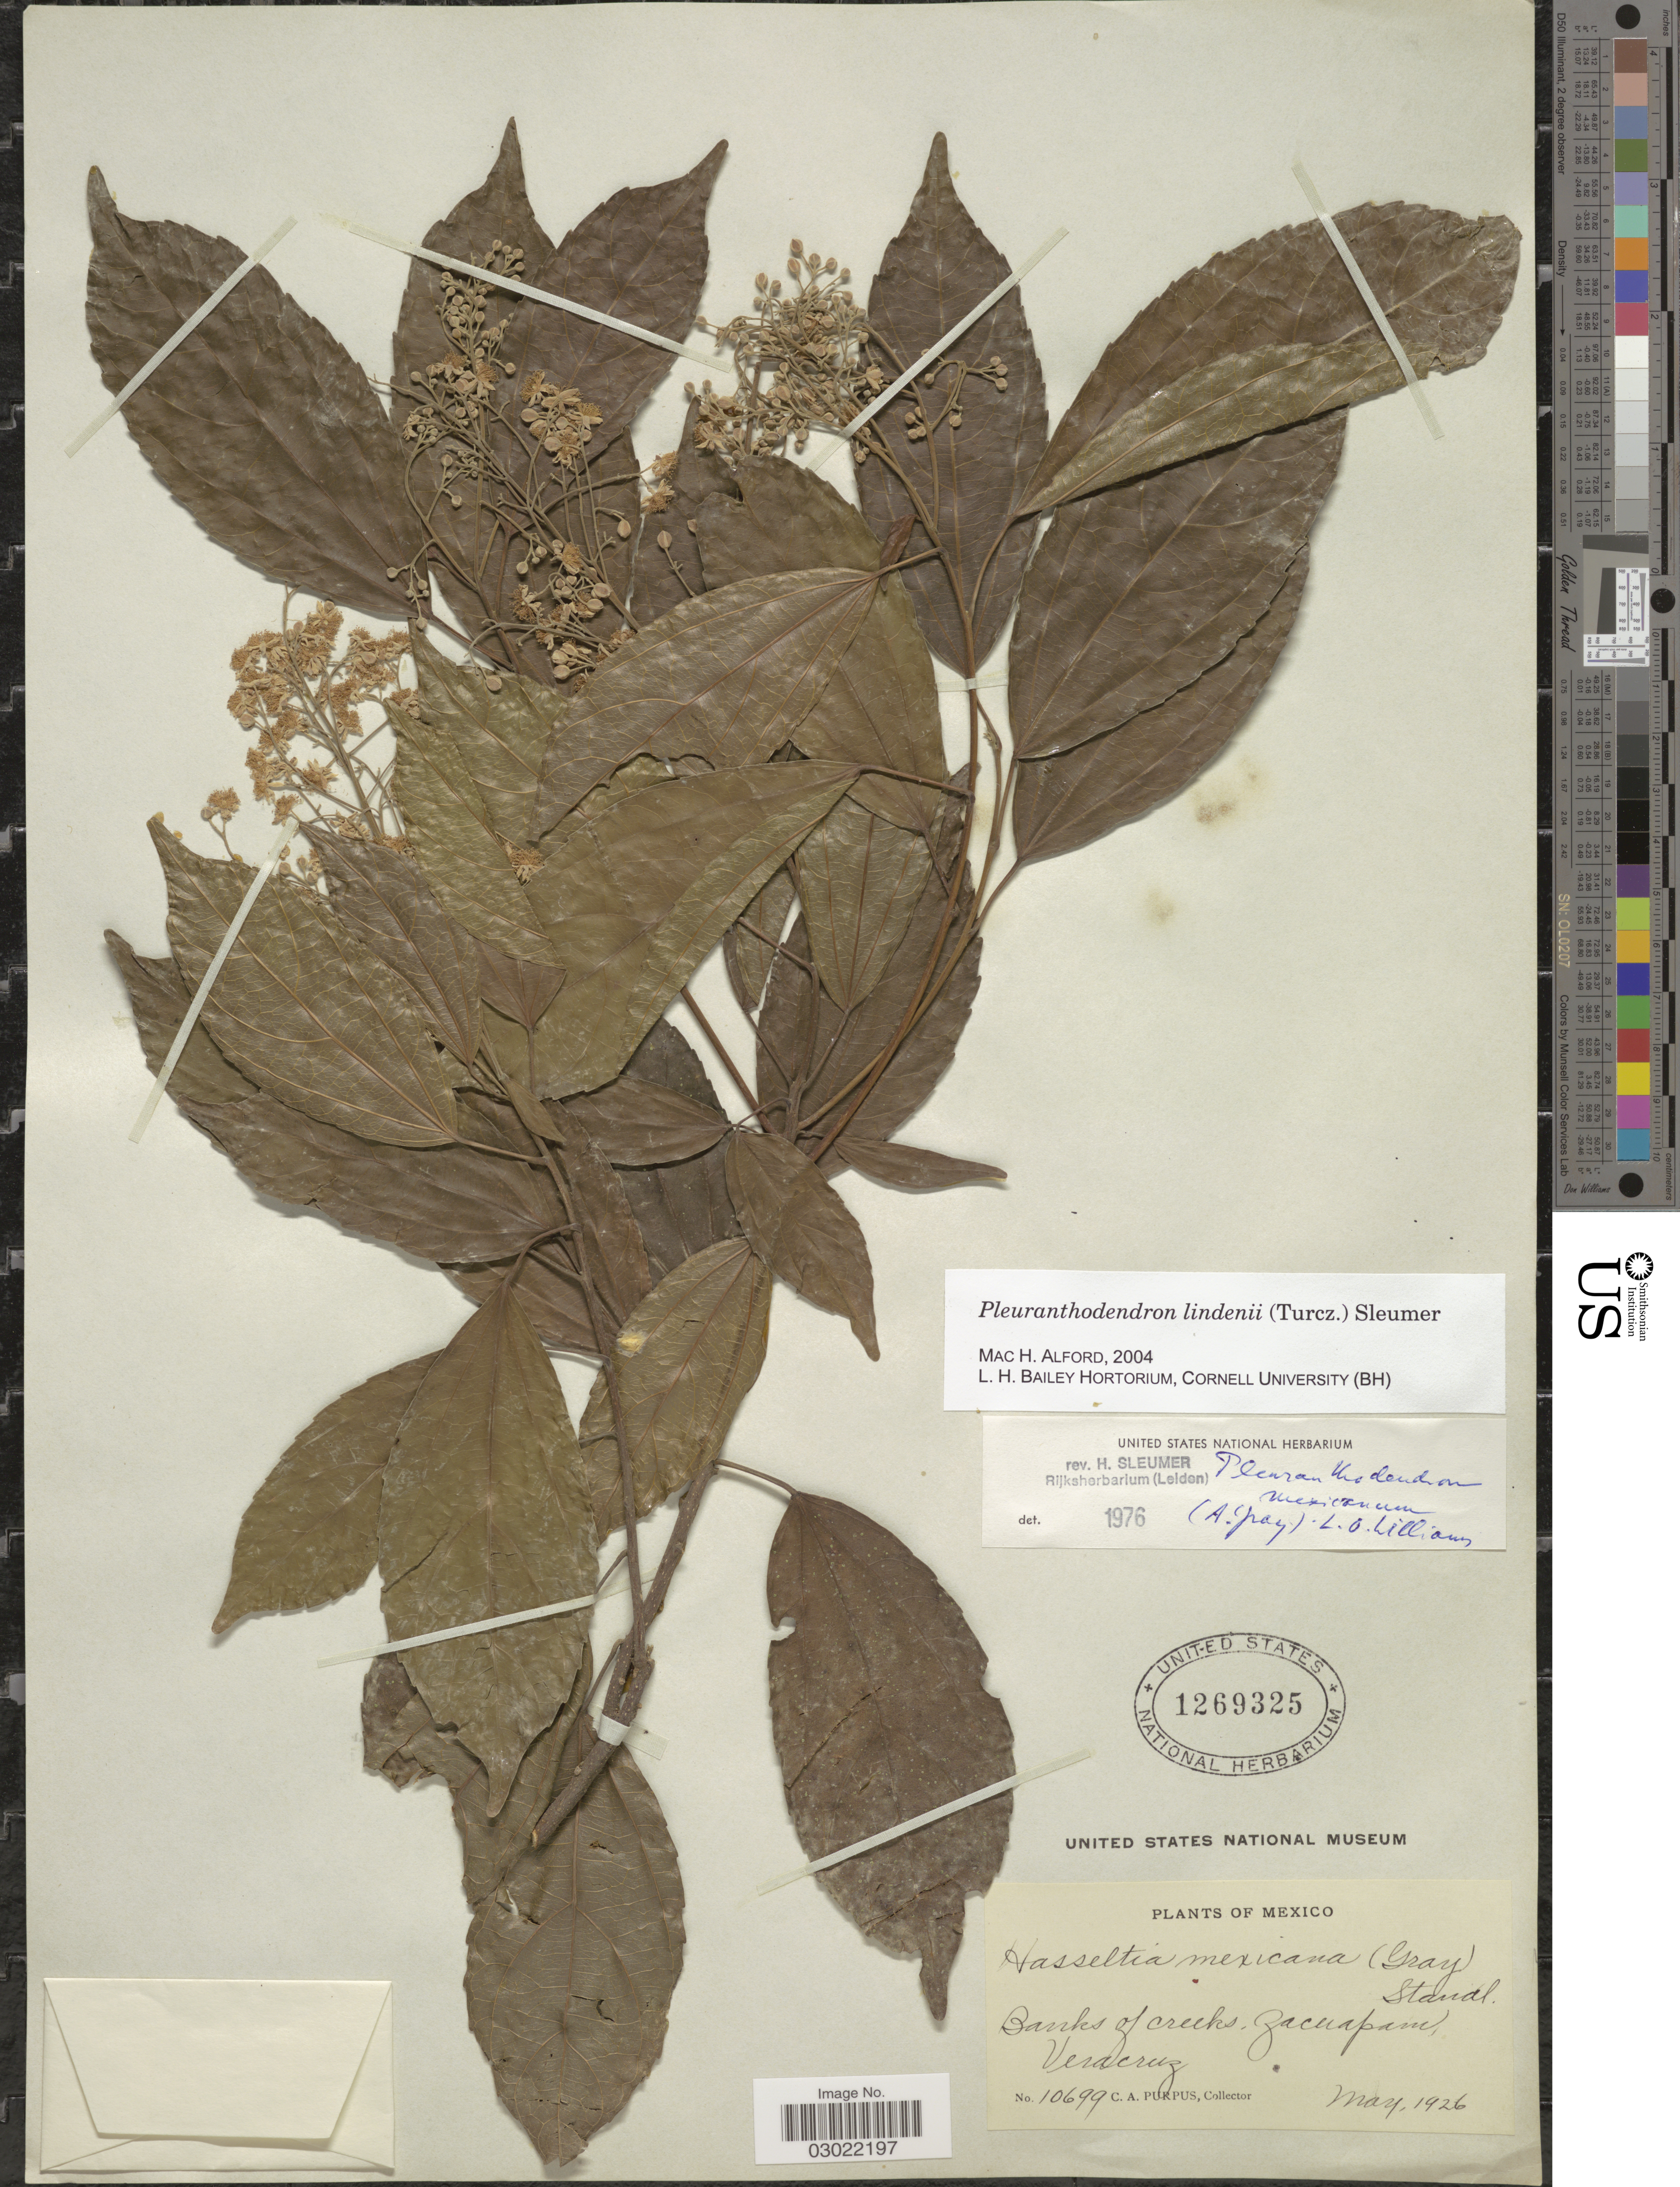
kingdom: Plantae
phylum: Tracheophyta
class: Magnoliopsida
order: Malpighiales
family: Salicaceae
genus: Pleuranthodendron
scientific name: Pleuranthodendron lindenii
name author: (Turcz.) Sleumer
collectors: C. A. Purpus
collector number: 10699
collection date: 1926-05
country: Mexico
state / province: Veracruz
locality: Banks of creeks. Zacuapam. Veracruz.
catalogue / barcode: US 1269325